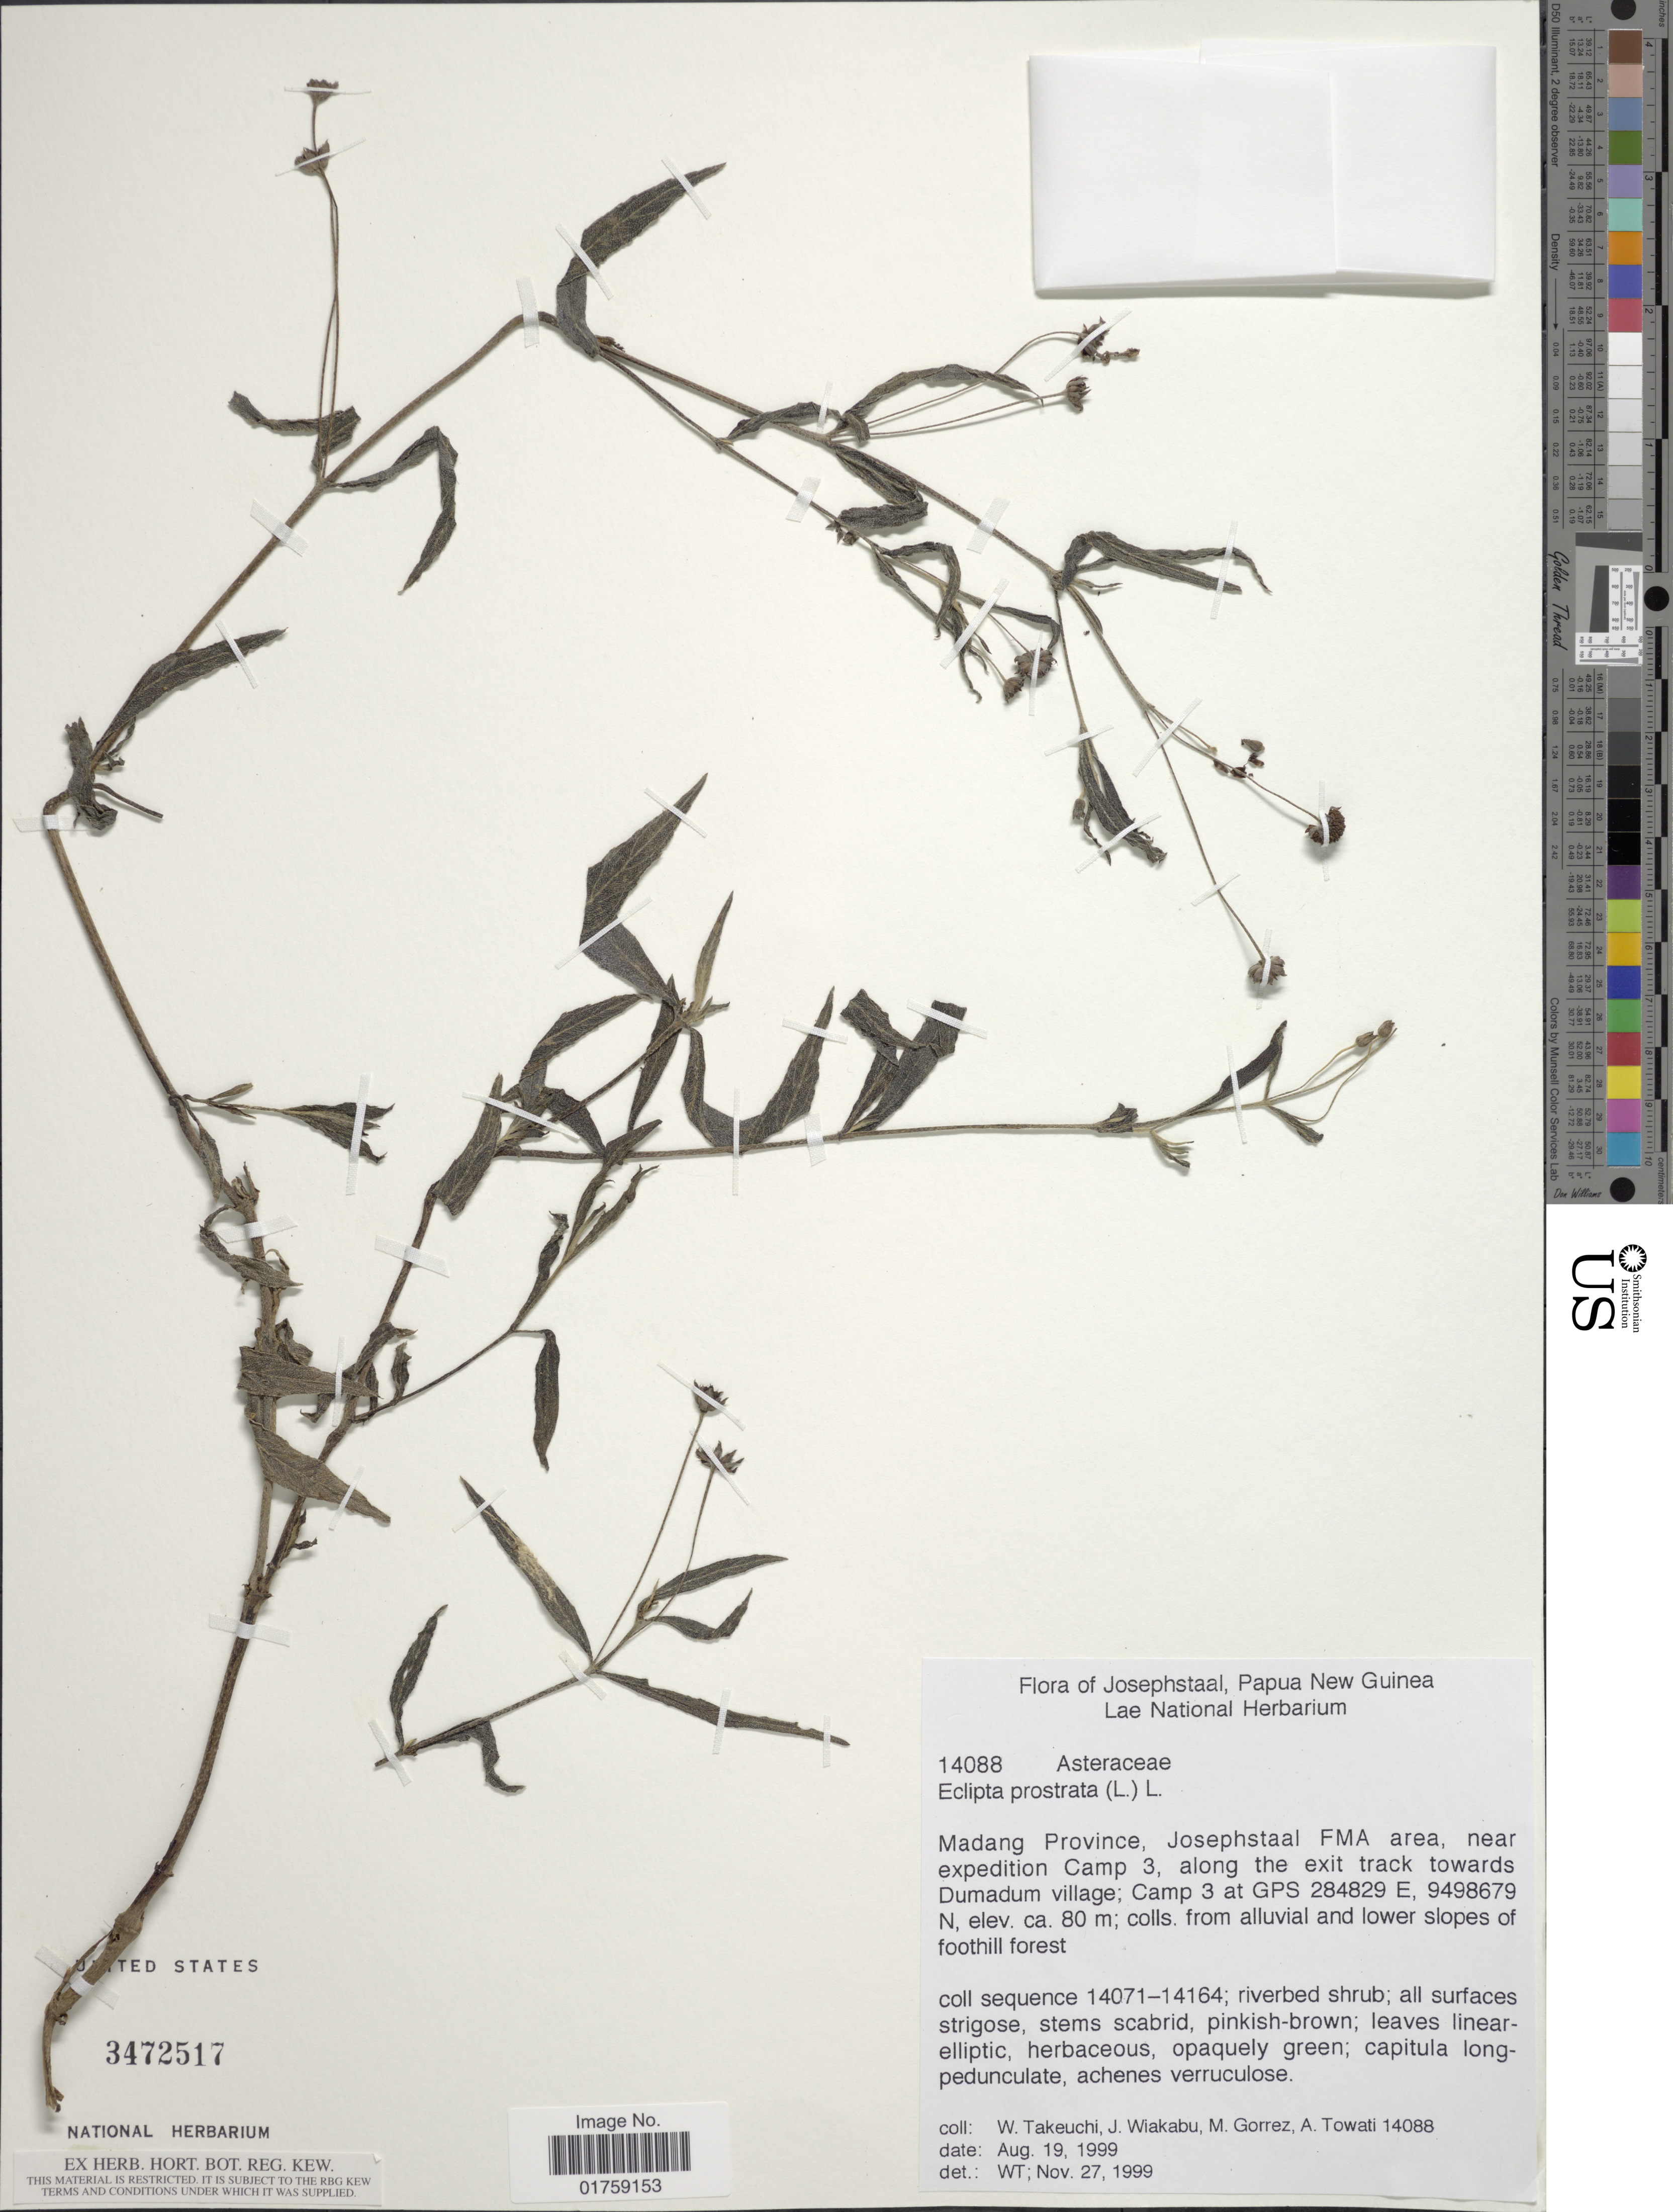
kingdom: Plantae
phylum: Tracheophyta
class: Magnoliopsida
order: Asterales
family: Asteraceae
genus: Eclipta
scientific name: Eclipta prostrata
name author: (L.) L.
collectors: W. Takeuchi, J. Wiakabu, M. Gorrez & A. Towati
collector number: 14088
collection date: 1999-08-19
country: Papua New Guinea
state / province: Madang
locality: Josephstaal, Papua New Guinea. Madang Province, Josephstaal FMA area, near expedition Camp 3, along the exit track towards Dumadum village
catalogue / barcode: US 3472517